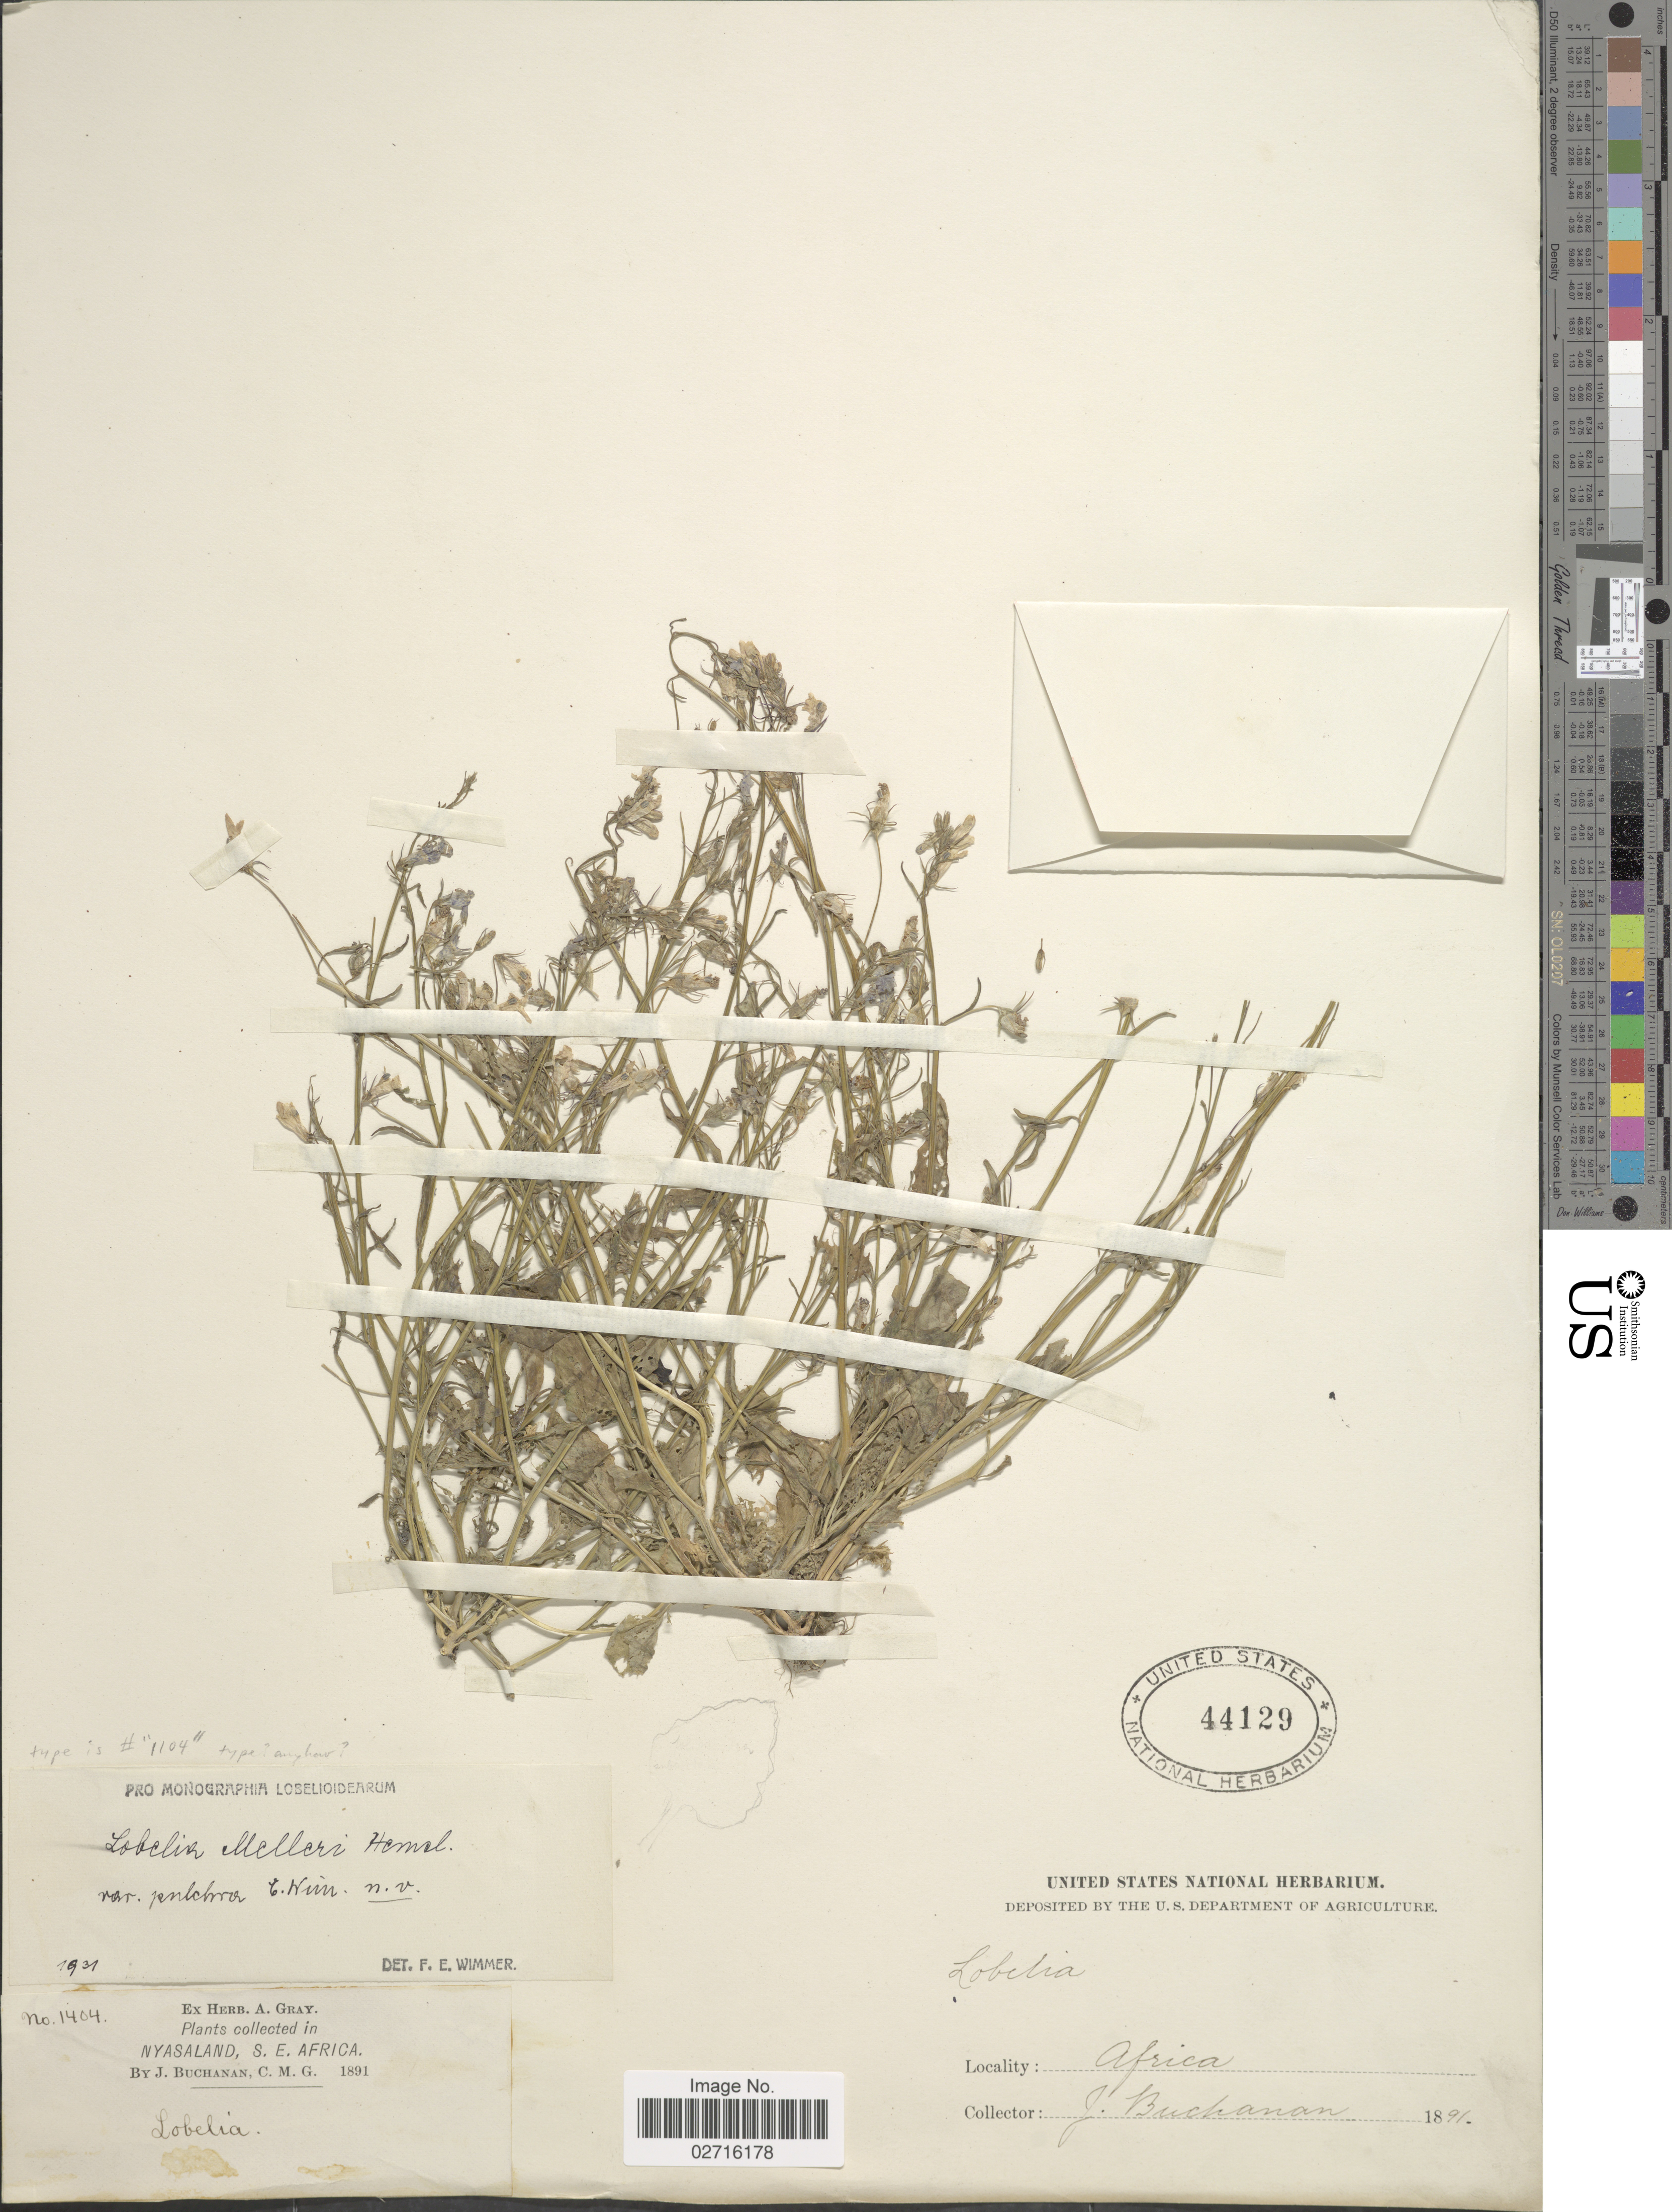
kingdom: Plantae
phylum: Tracheophyta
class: Magnoliopsida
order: Asterales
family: Campanulaceae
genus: Lobelia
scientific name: Lobelia melleri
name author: Hemsl.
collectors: J. Buchanan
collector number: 1404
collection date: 1891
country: Malawi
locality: Nyasaland, S.E. Africa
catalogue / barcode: US 44129